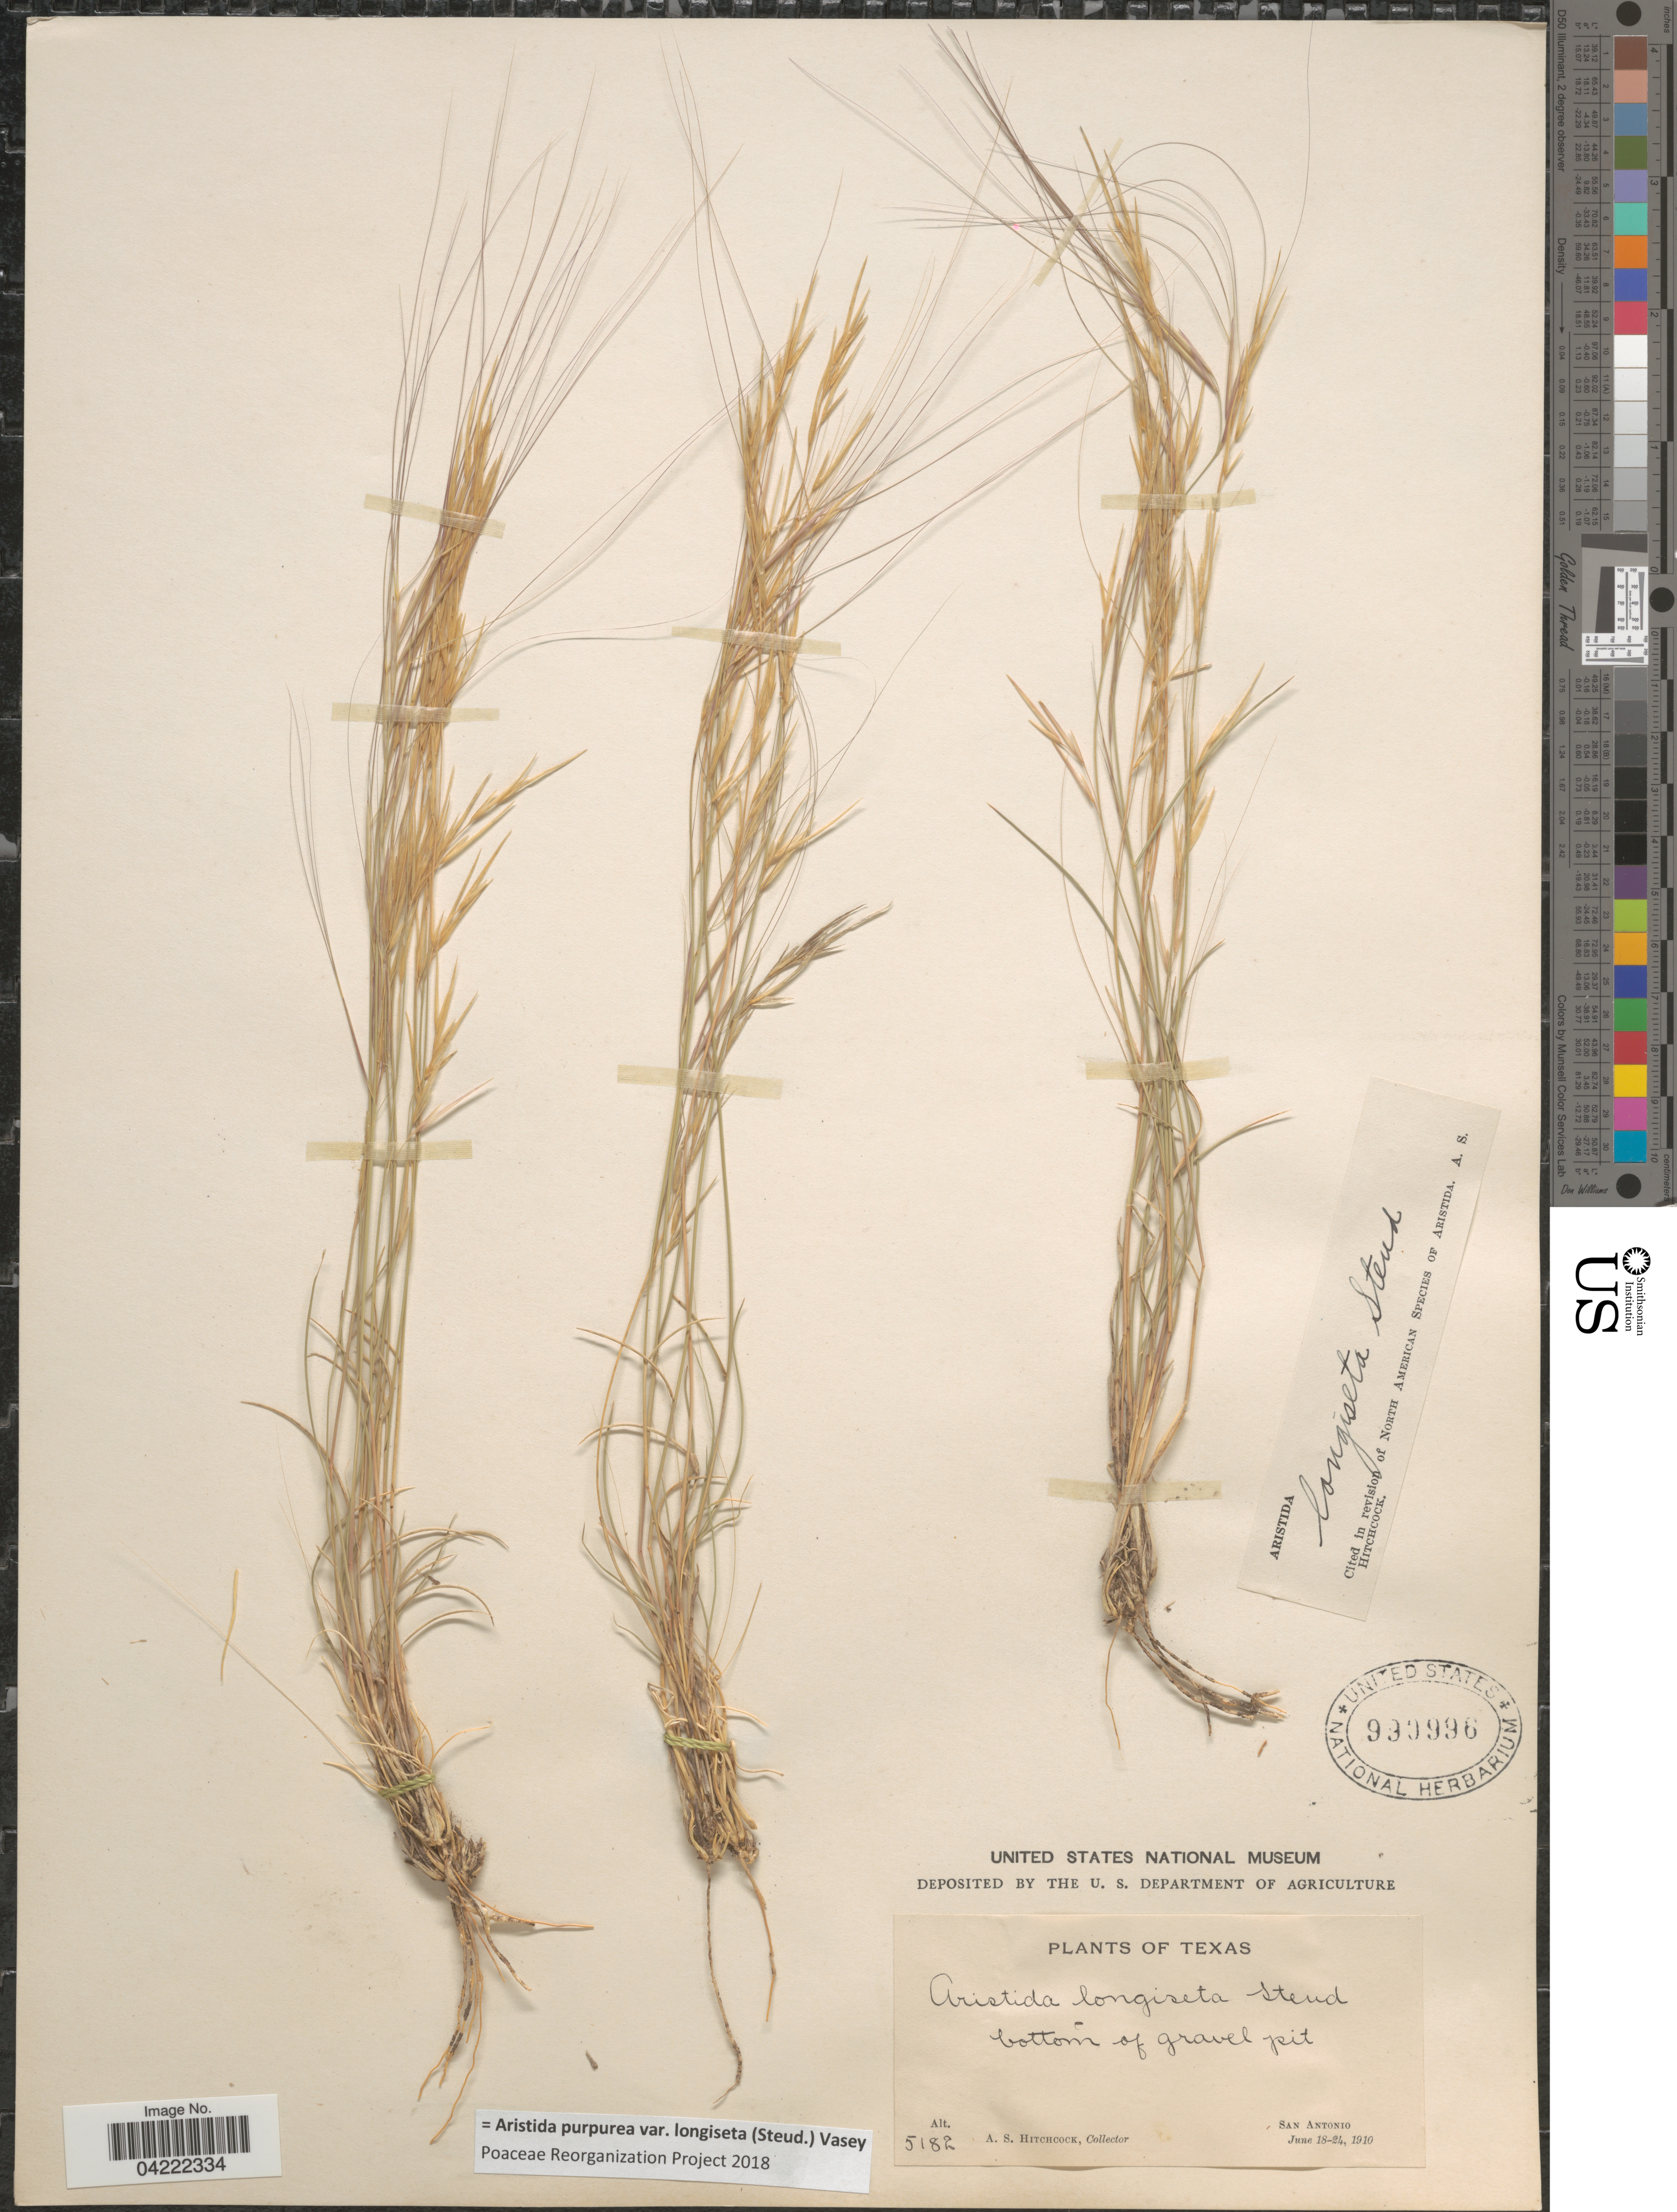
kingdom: Plantae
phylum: Tracheophyta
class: Liliopsida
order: Poales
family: Poaceae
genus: Aristida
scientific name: Aristida purpurea var. longiseta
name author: (Steud.) Vasey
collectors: A. S. Hitchcock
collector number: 5182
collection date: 1910-06-18/1910-06-24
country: United States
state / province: Texas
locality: Bottom of gravel pit. San Antonio.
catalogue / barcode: US 990996